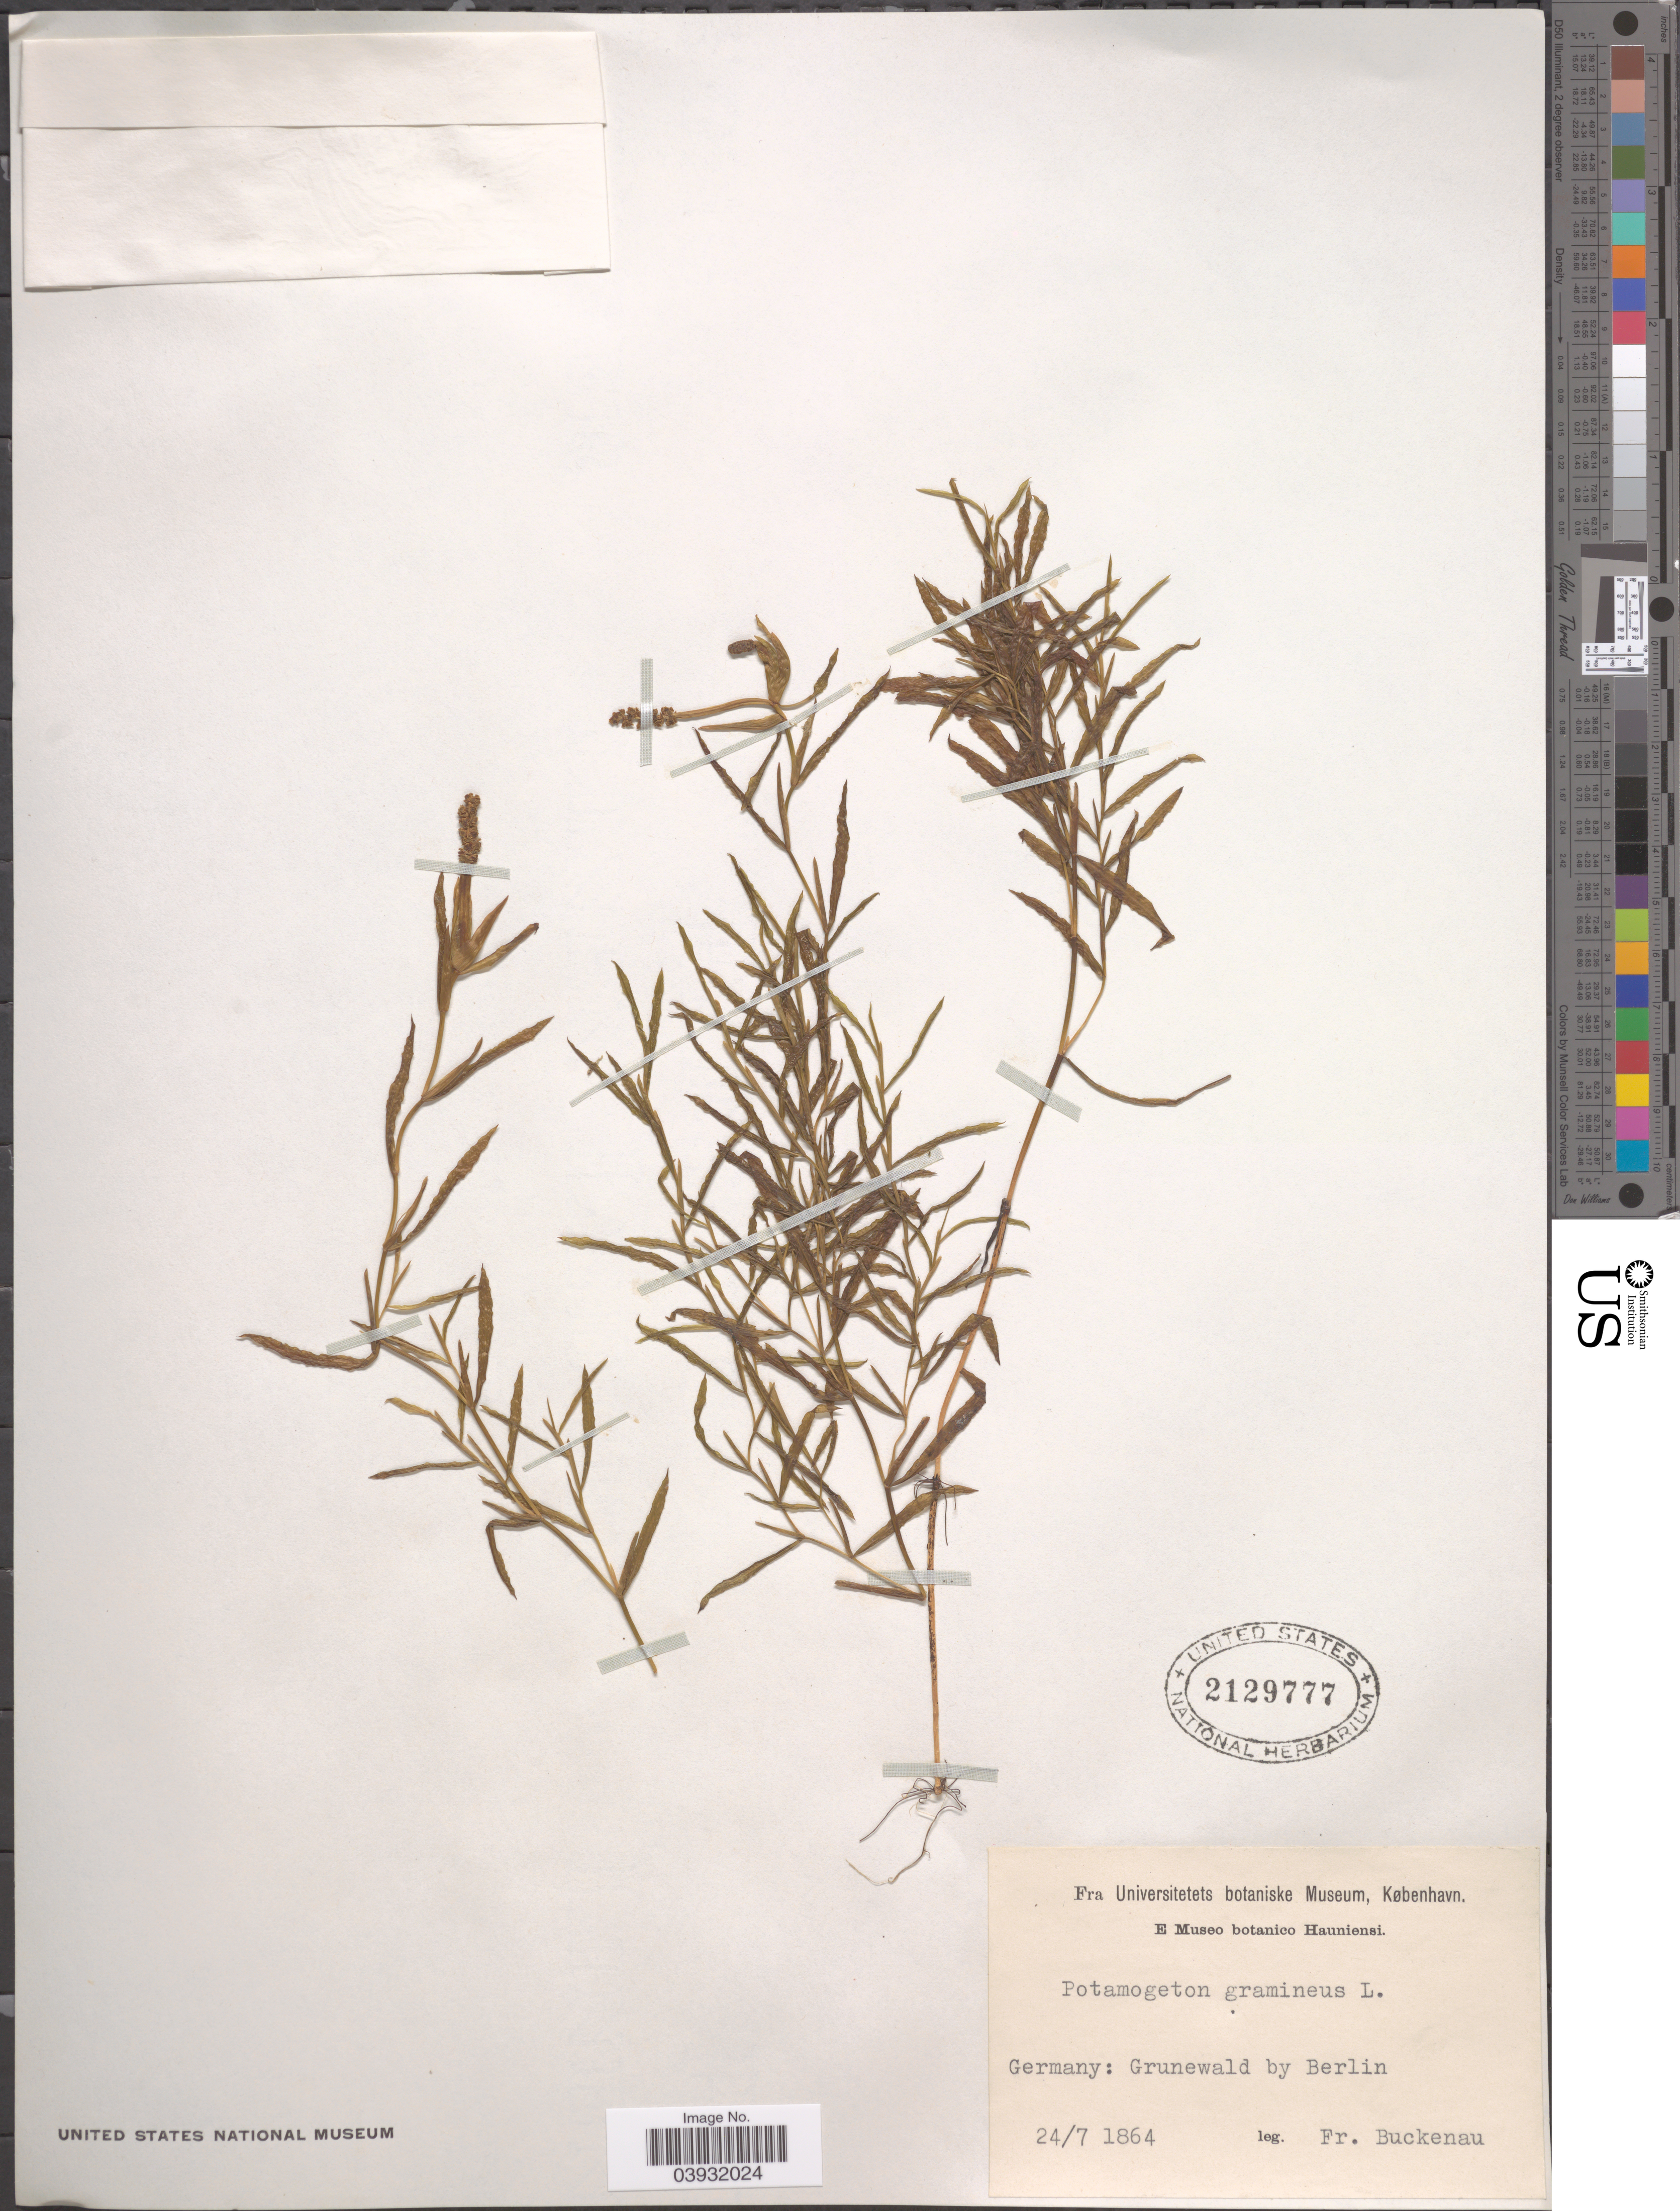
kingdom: Plantae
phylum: Tracheophyta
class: Liliopsida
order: Alismatales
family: Potamogetonaceae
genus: Potamogeton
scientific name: Potamogeton gramineus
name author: L.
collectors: F. Buckenau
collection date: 1864-07-24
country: Germany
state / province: Berlin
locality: Grunewald by Berlin.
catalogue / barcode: US 2129777